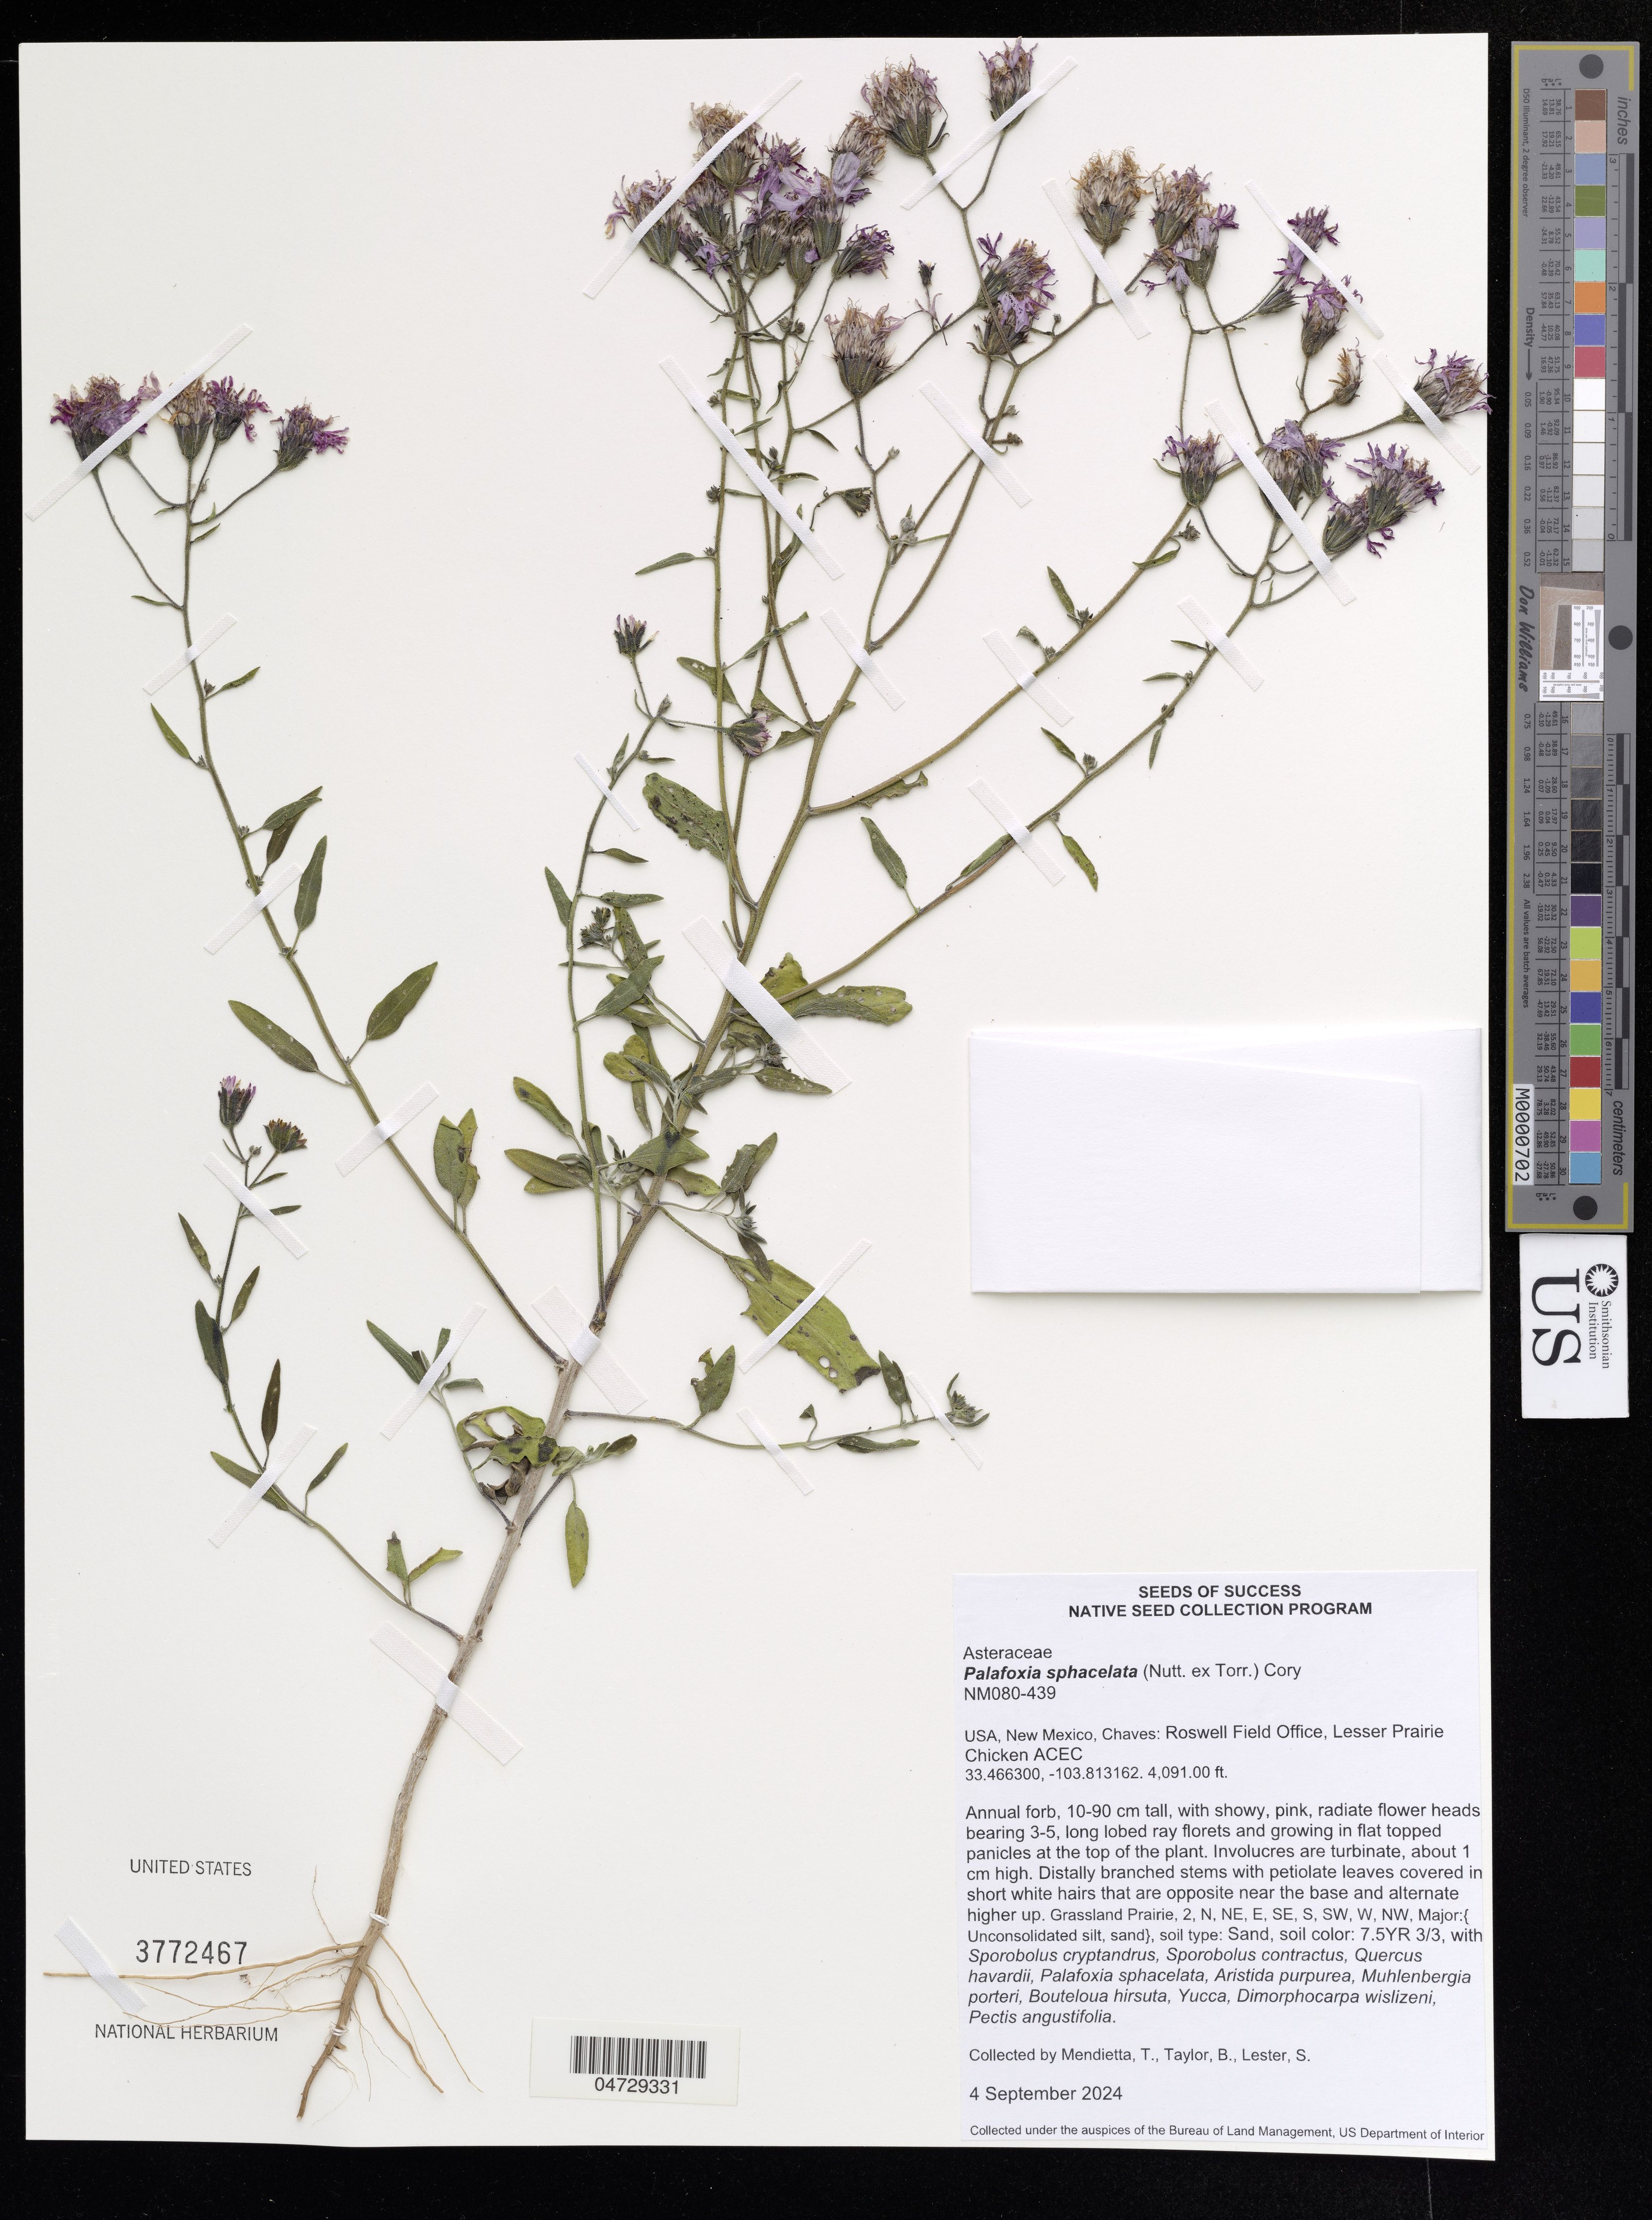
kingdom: Plantae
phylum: Tracheophyta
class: Magnoliopsida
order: Asterales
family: Asteraceae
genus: Palafoxia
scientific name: Palafoxia sphacelata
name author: (Nutt. ex Torr.) Cory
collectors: T. Mendietta, B. Taylor & S. Lester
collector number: NM080-439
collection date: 2024-09-04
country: United States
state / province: New Mexico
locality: Chaves: Roswell Field Office, Lesser Prairie Chicken ACEC.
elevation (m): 1247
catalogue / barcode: US 3772467